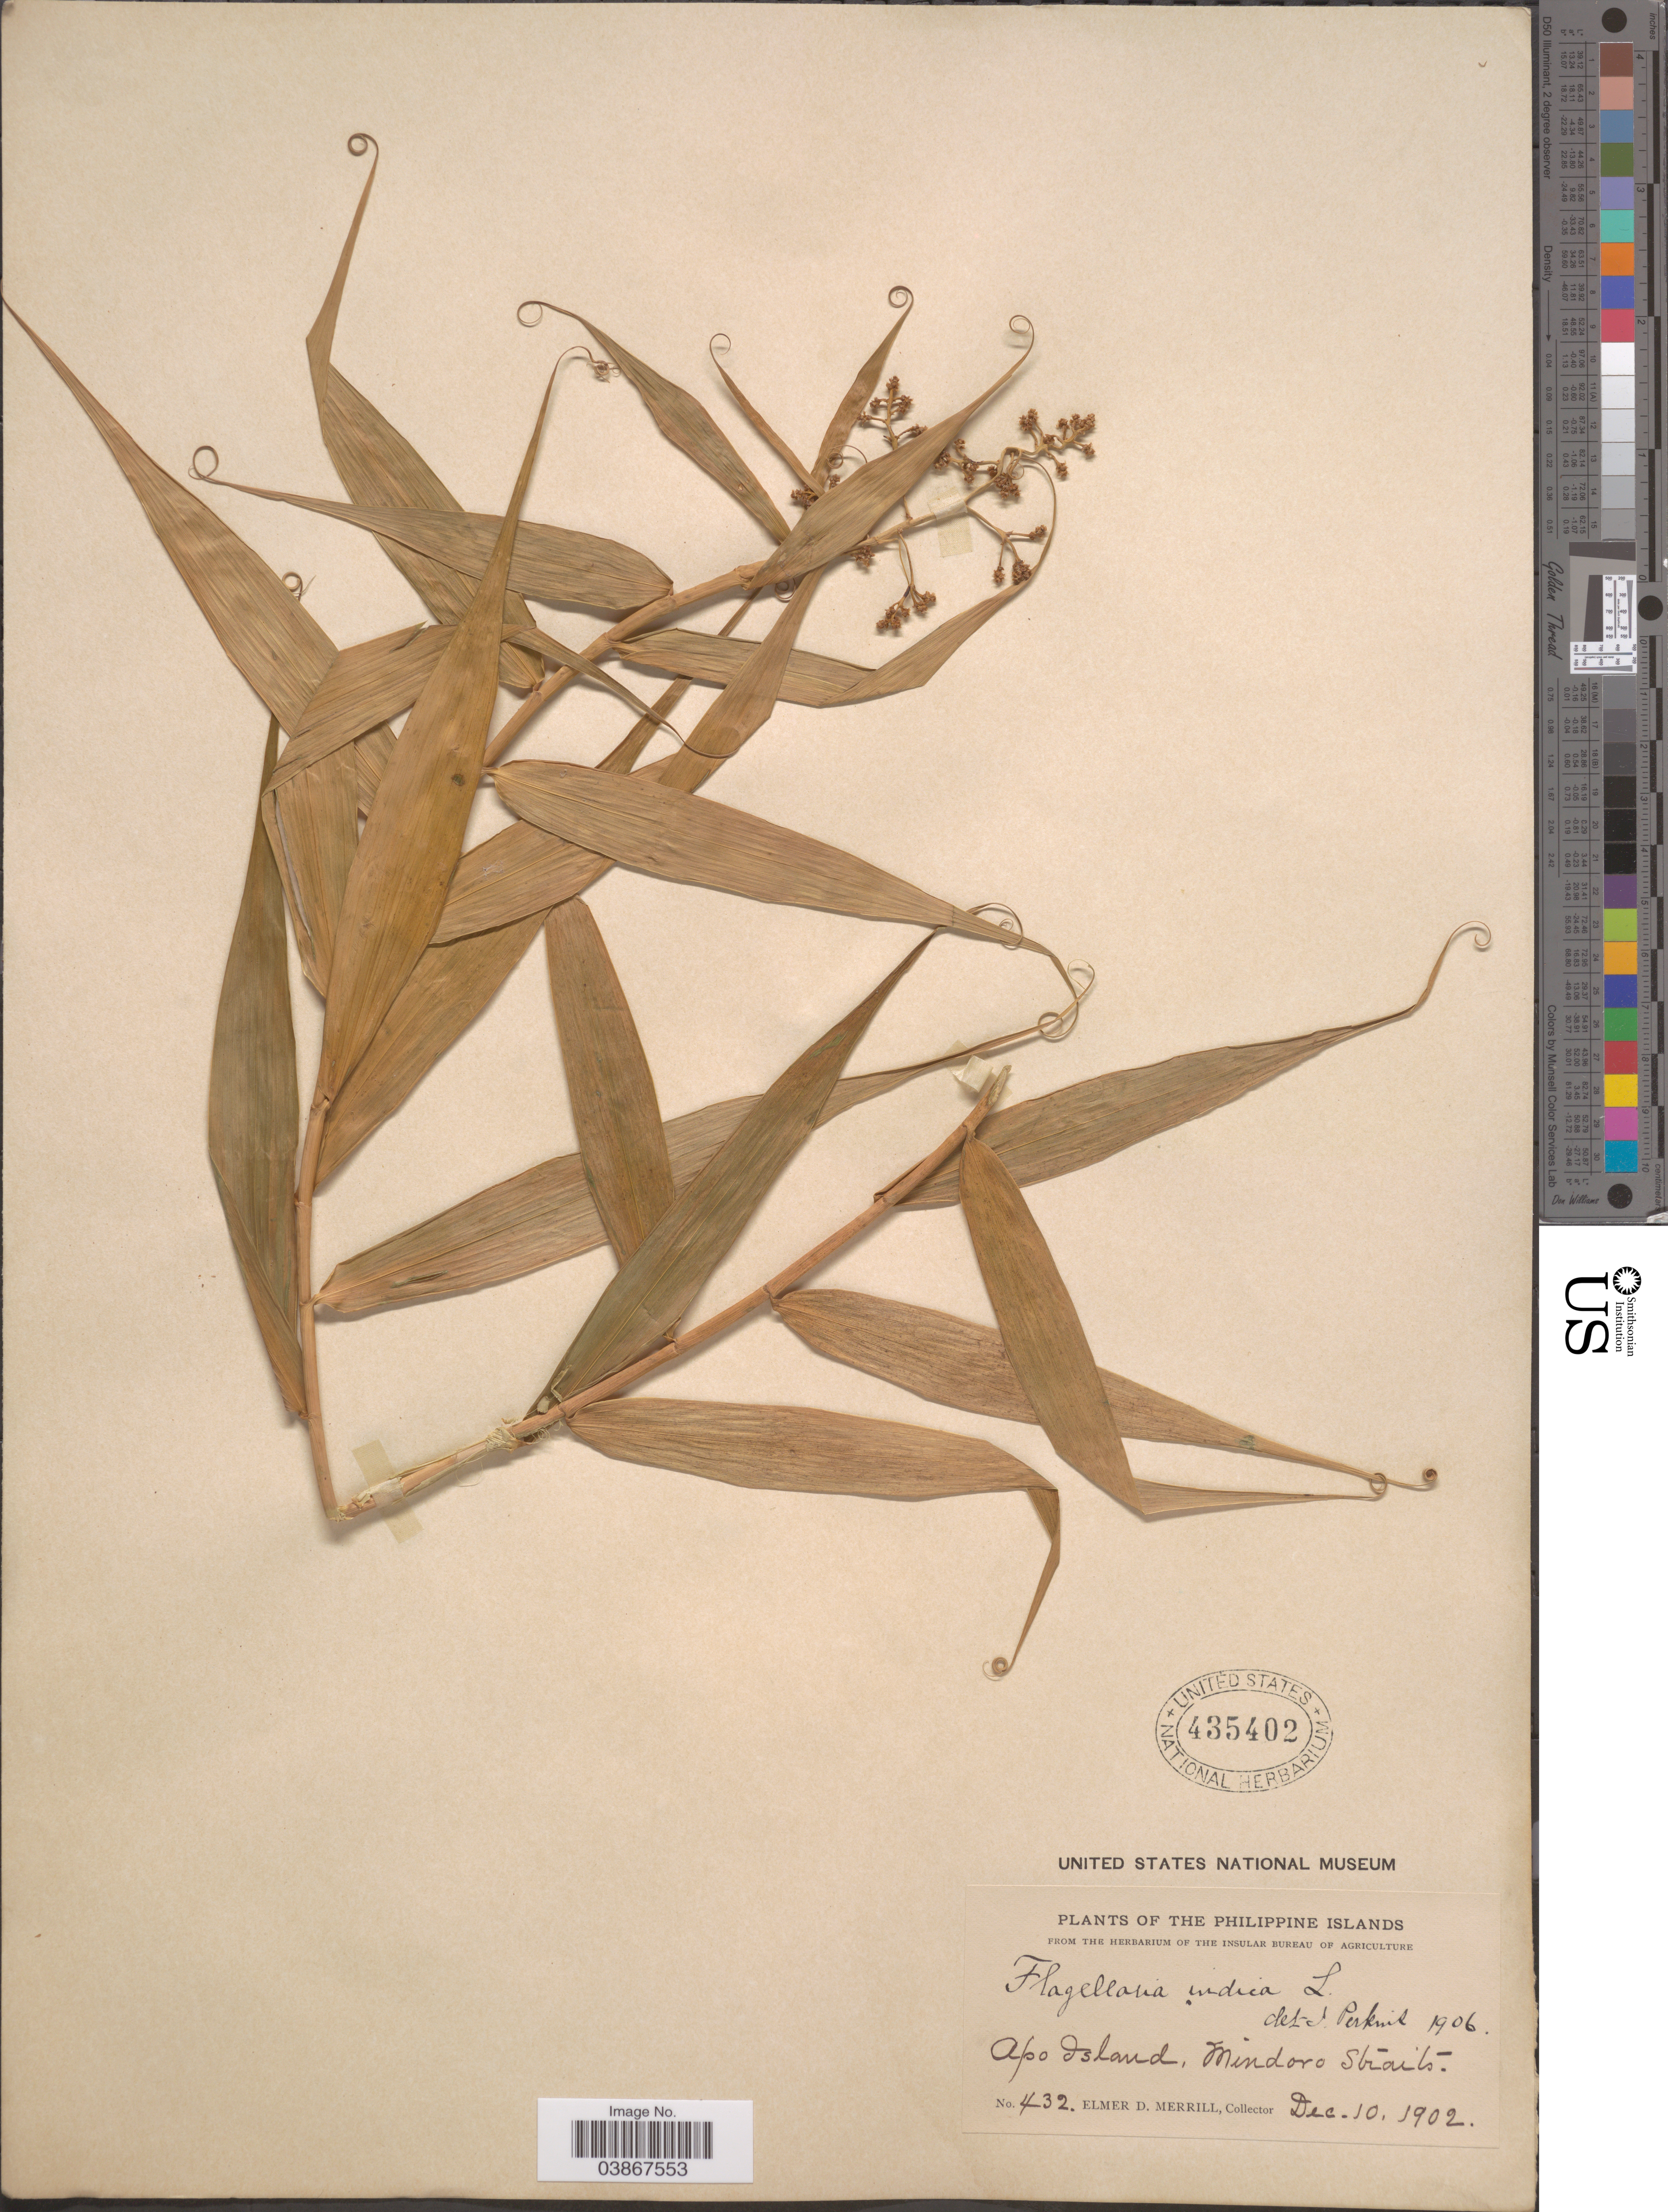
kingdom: Plantae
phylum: Tracheophyta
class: Liliopsida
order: Poales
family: Flagellariaceae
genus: Flagellaria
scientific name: Flagellaria indica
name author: L.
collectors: E. D. Merrill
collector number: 432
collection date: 1902-12-10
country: Philippines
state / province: Mimaropa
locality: Apo Island, Mindoro Straits.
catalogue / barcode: US 435402